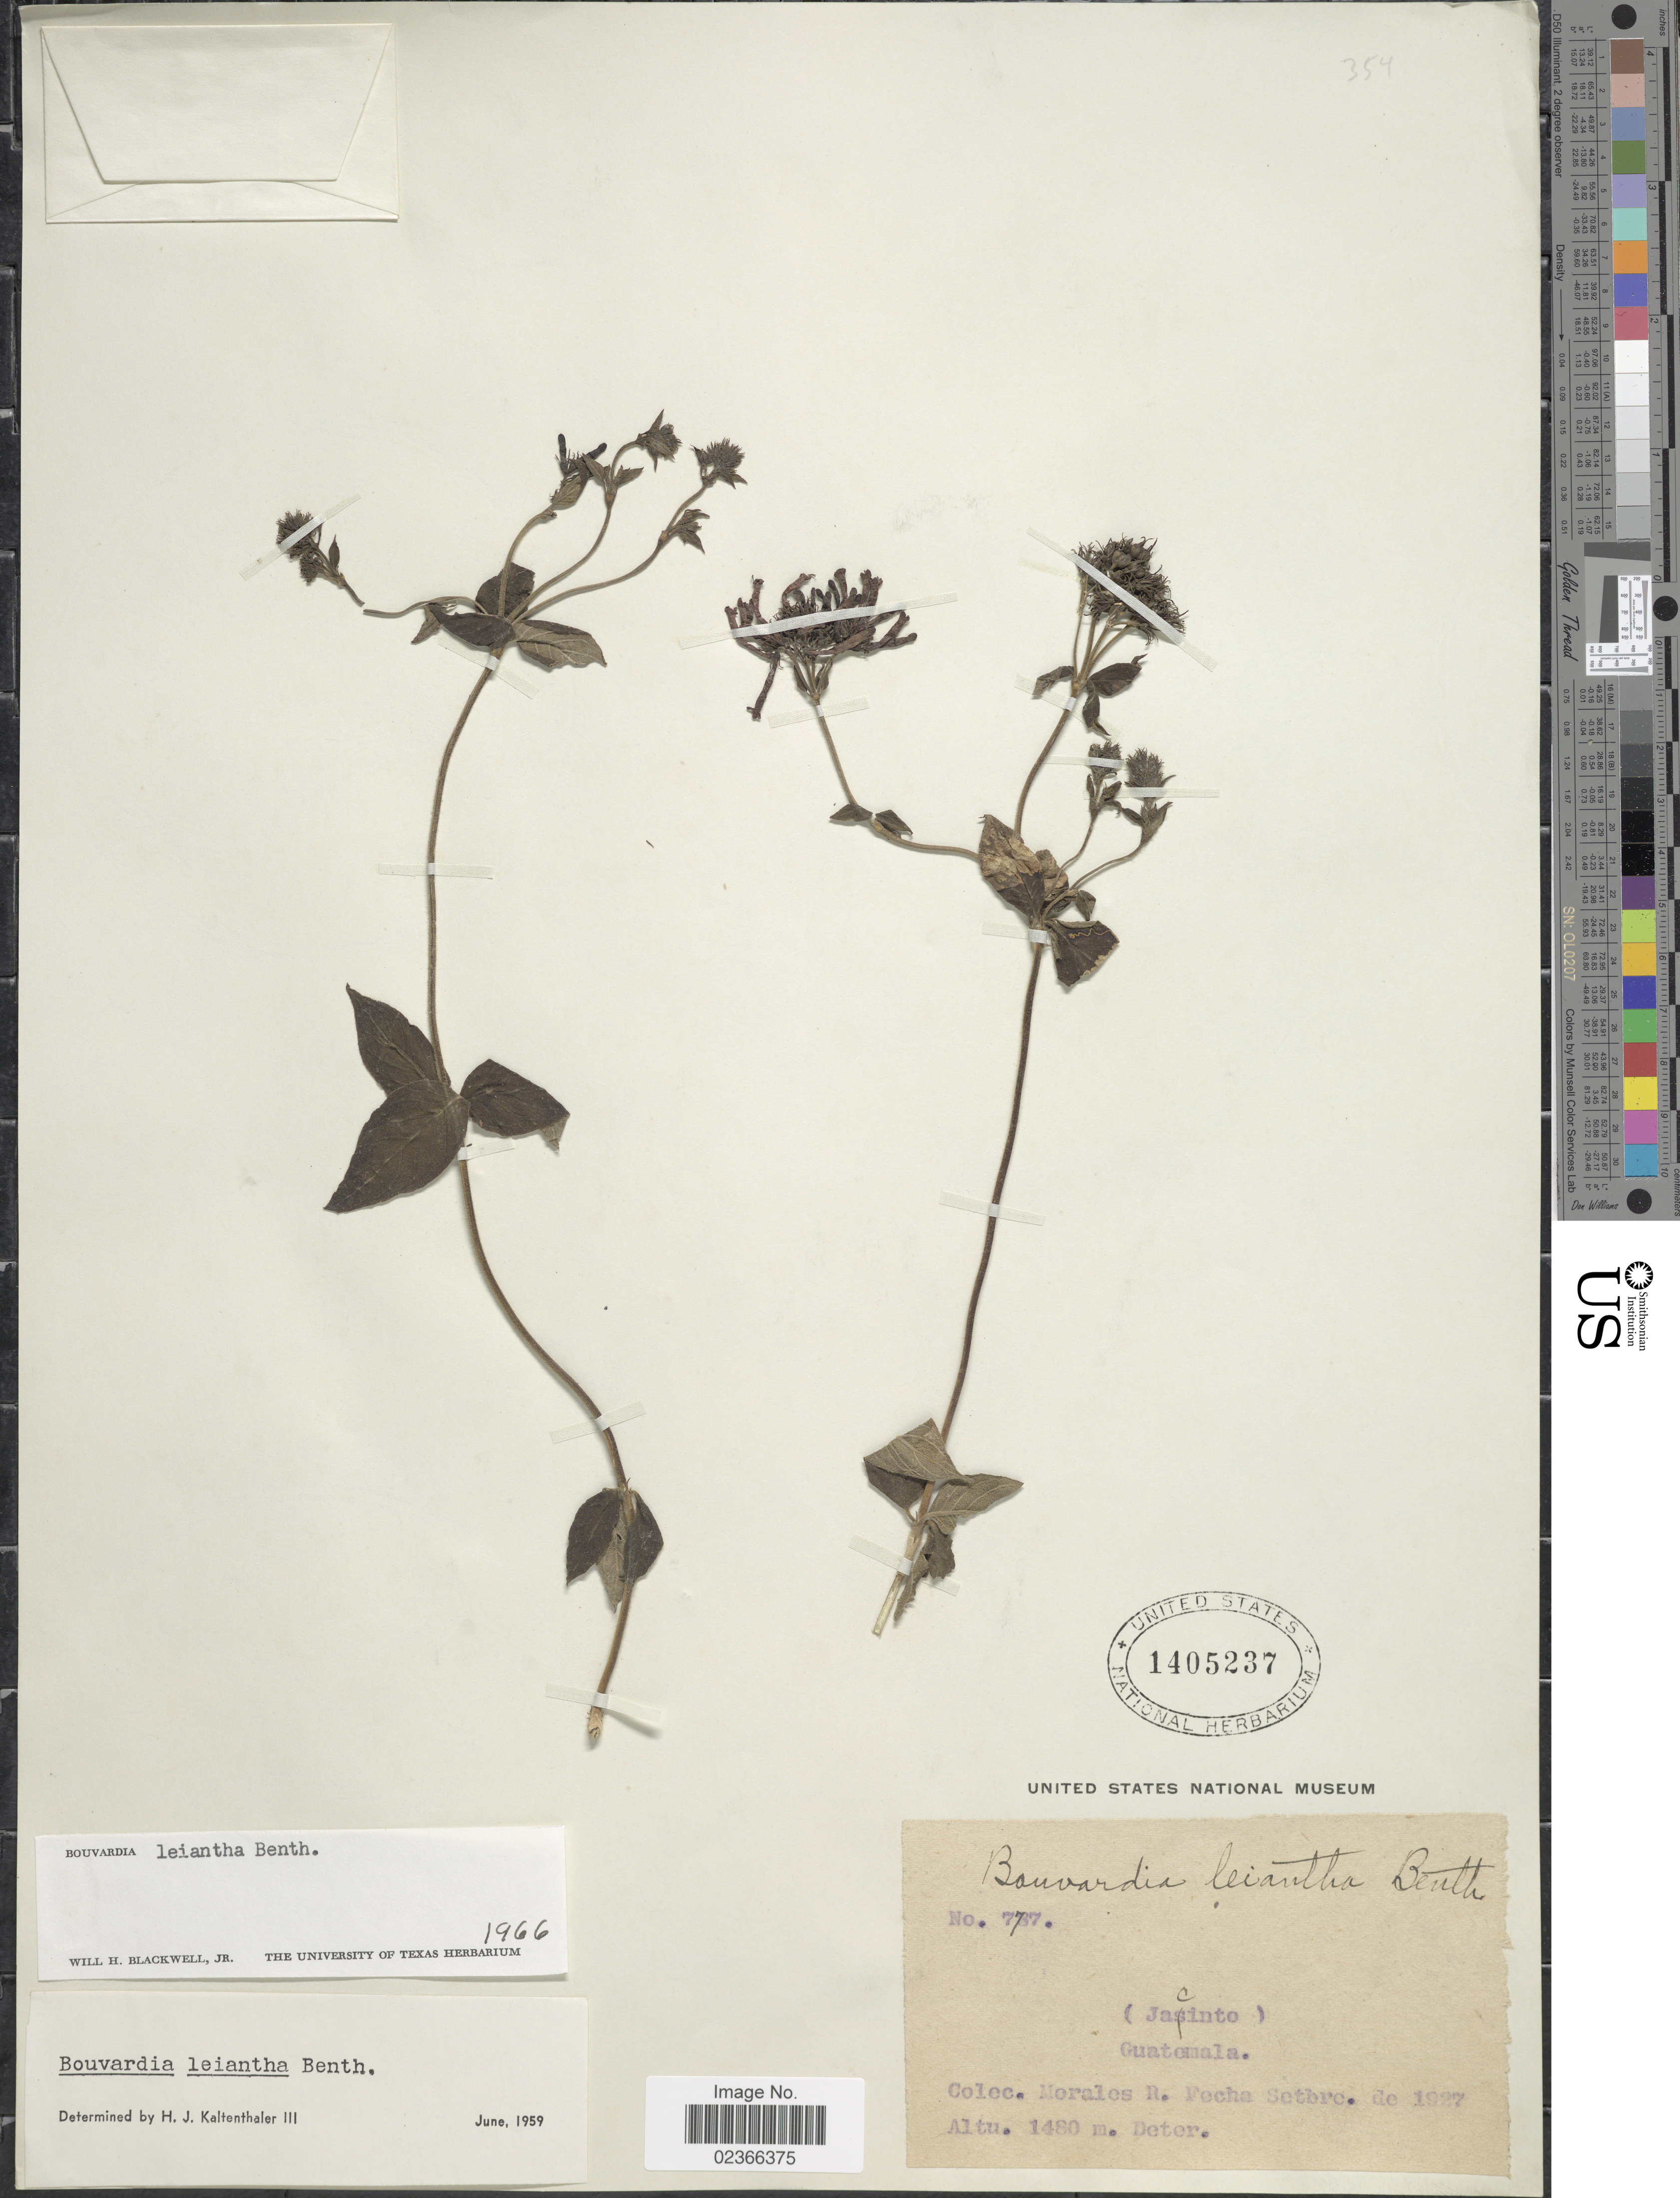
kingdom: Plantae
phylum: Tracheophyta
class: Magnoliopsida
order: Gentianales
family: Rubiaceae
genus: Bouvardia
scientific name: Bouvardia leiantha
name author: Benth.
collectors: R. Morales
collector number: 777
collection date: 1927-09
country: Guatemala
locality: Jacinto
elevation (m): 1480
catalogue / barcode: US 1405237